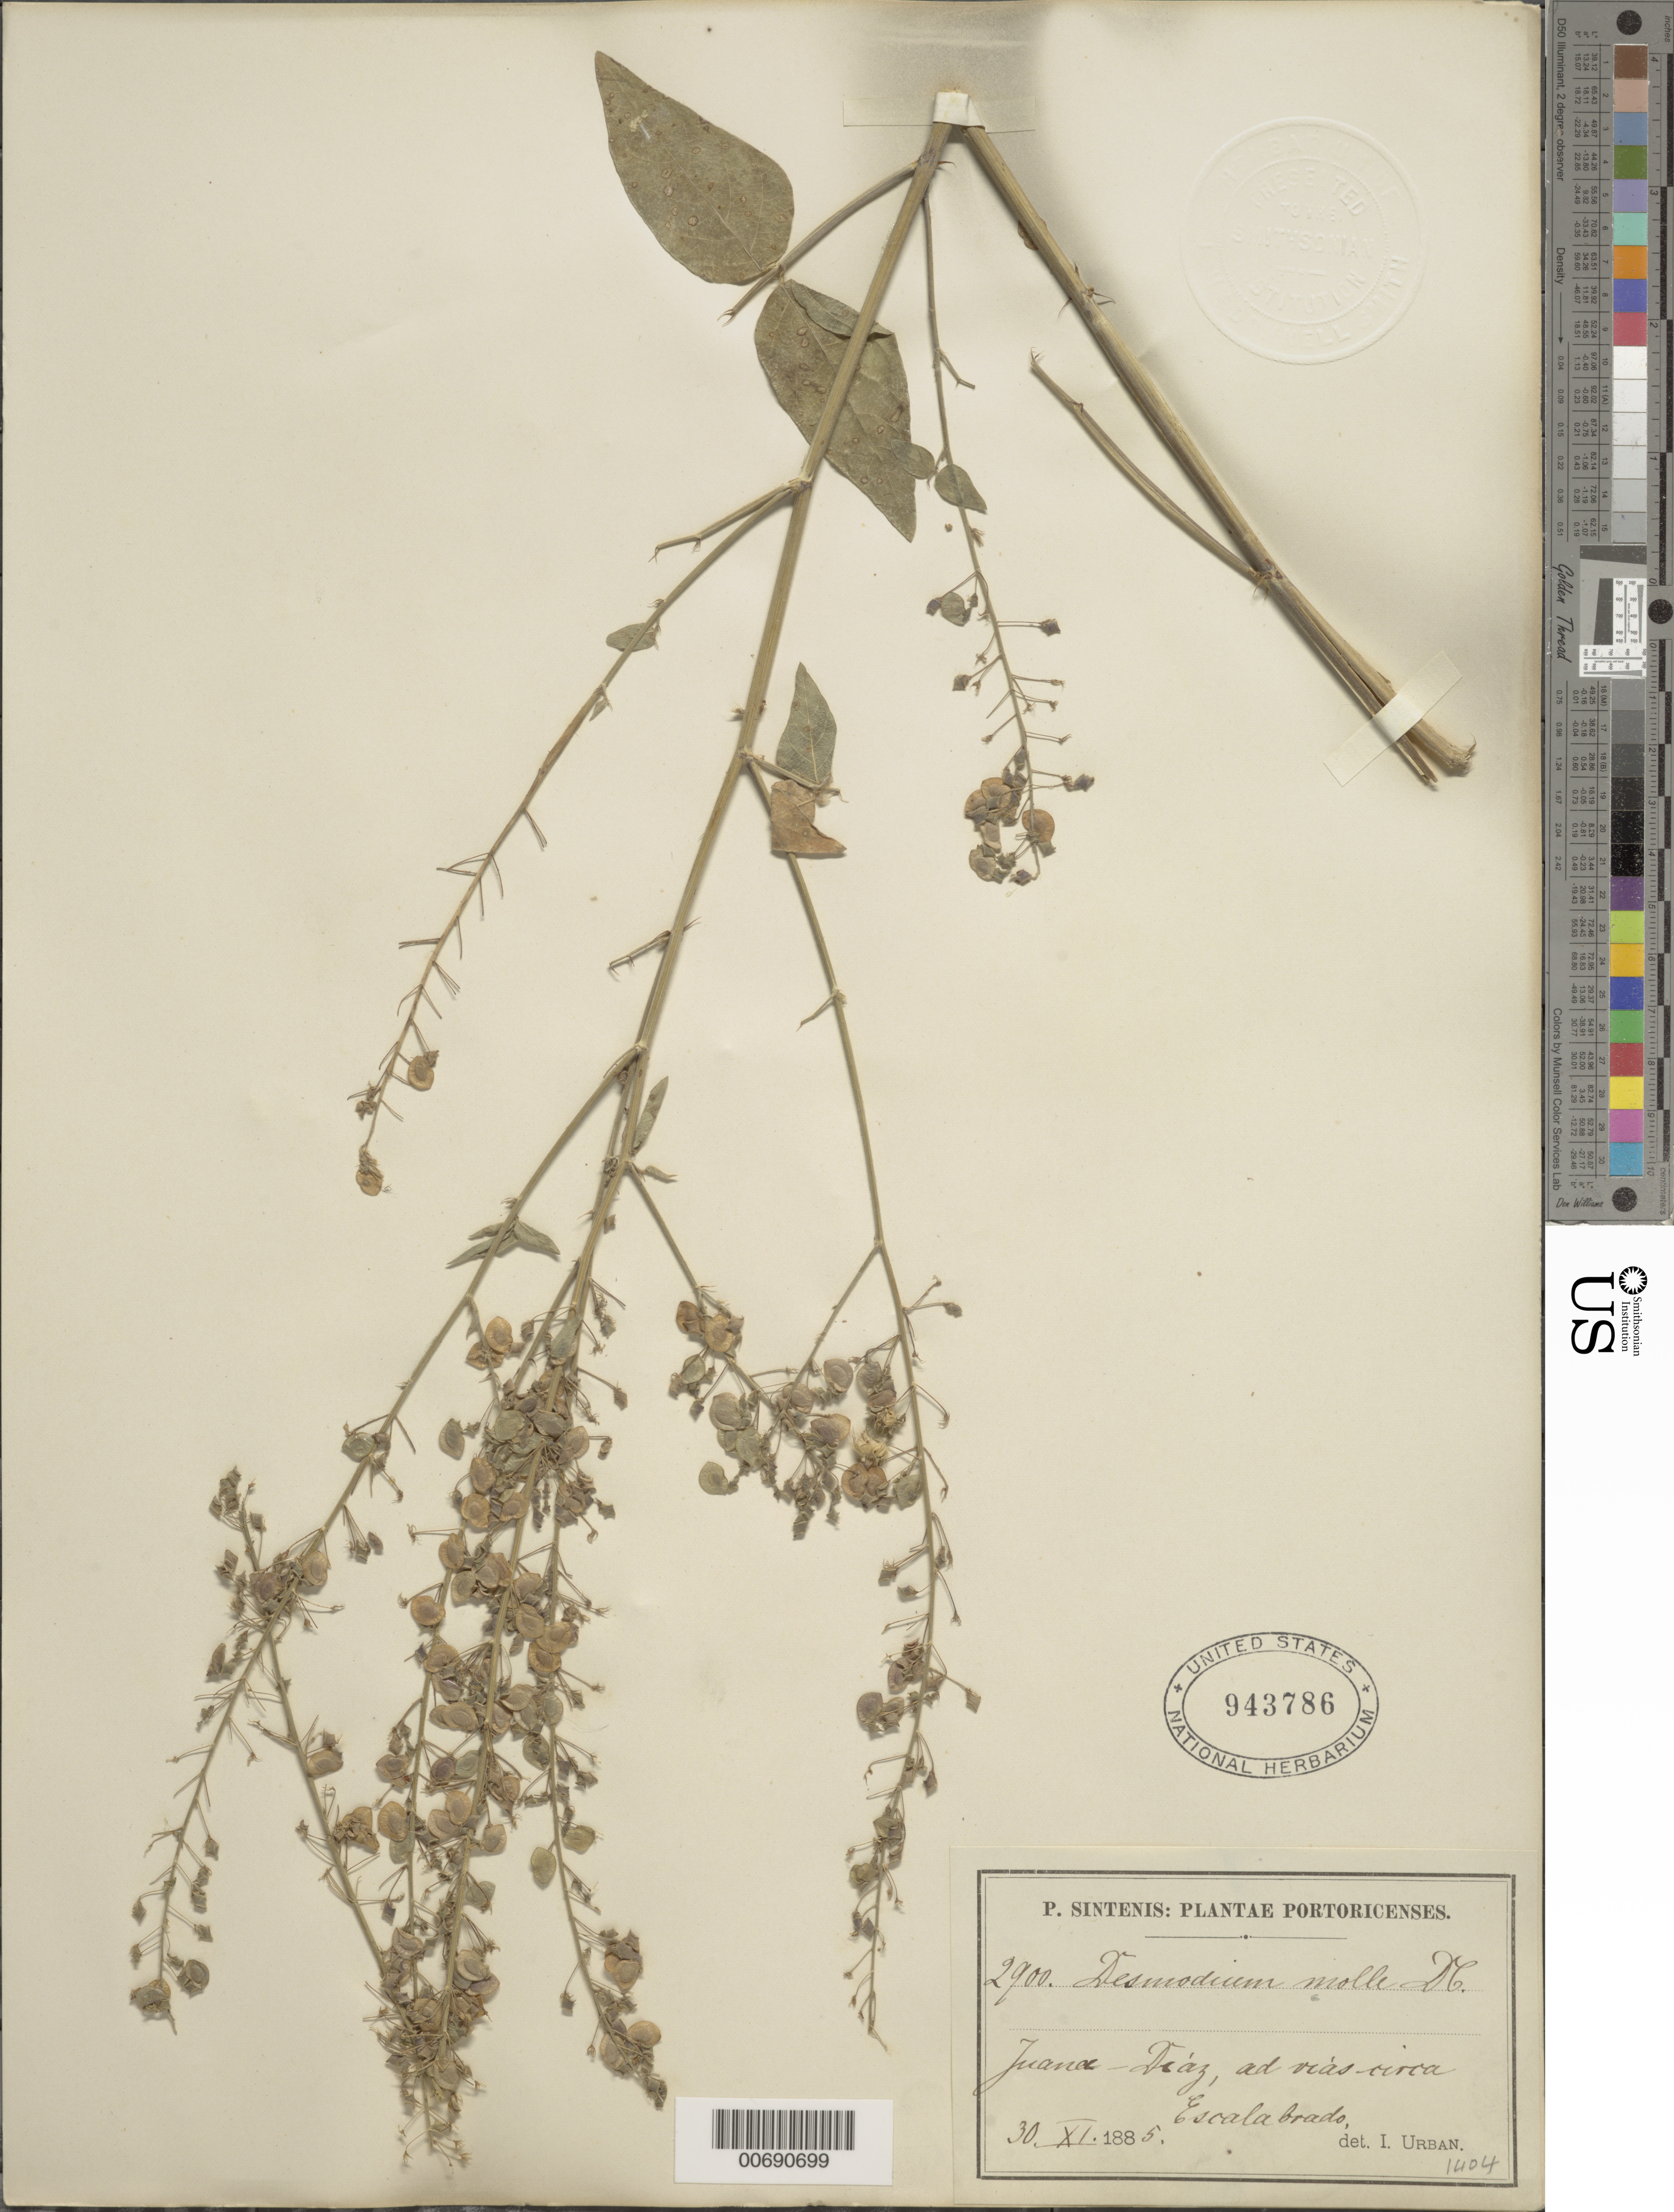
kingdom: Plantae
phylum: Tracheophyta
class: Magnoliopsida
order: Fabales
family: Fabaceae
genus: Desmodium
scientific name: Desmodium glabrum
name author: (Mill.) DC.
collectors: P. Sintenis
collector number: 2900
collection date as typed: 30 Nov 1885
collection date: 1885-11-30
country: Puerto Rico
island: Greater Antilles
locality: Juana-Diaz, ad vias circa Escalabrado.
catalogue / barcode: US 943786